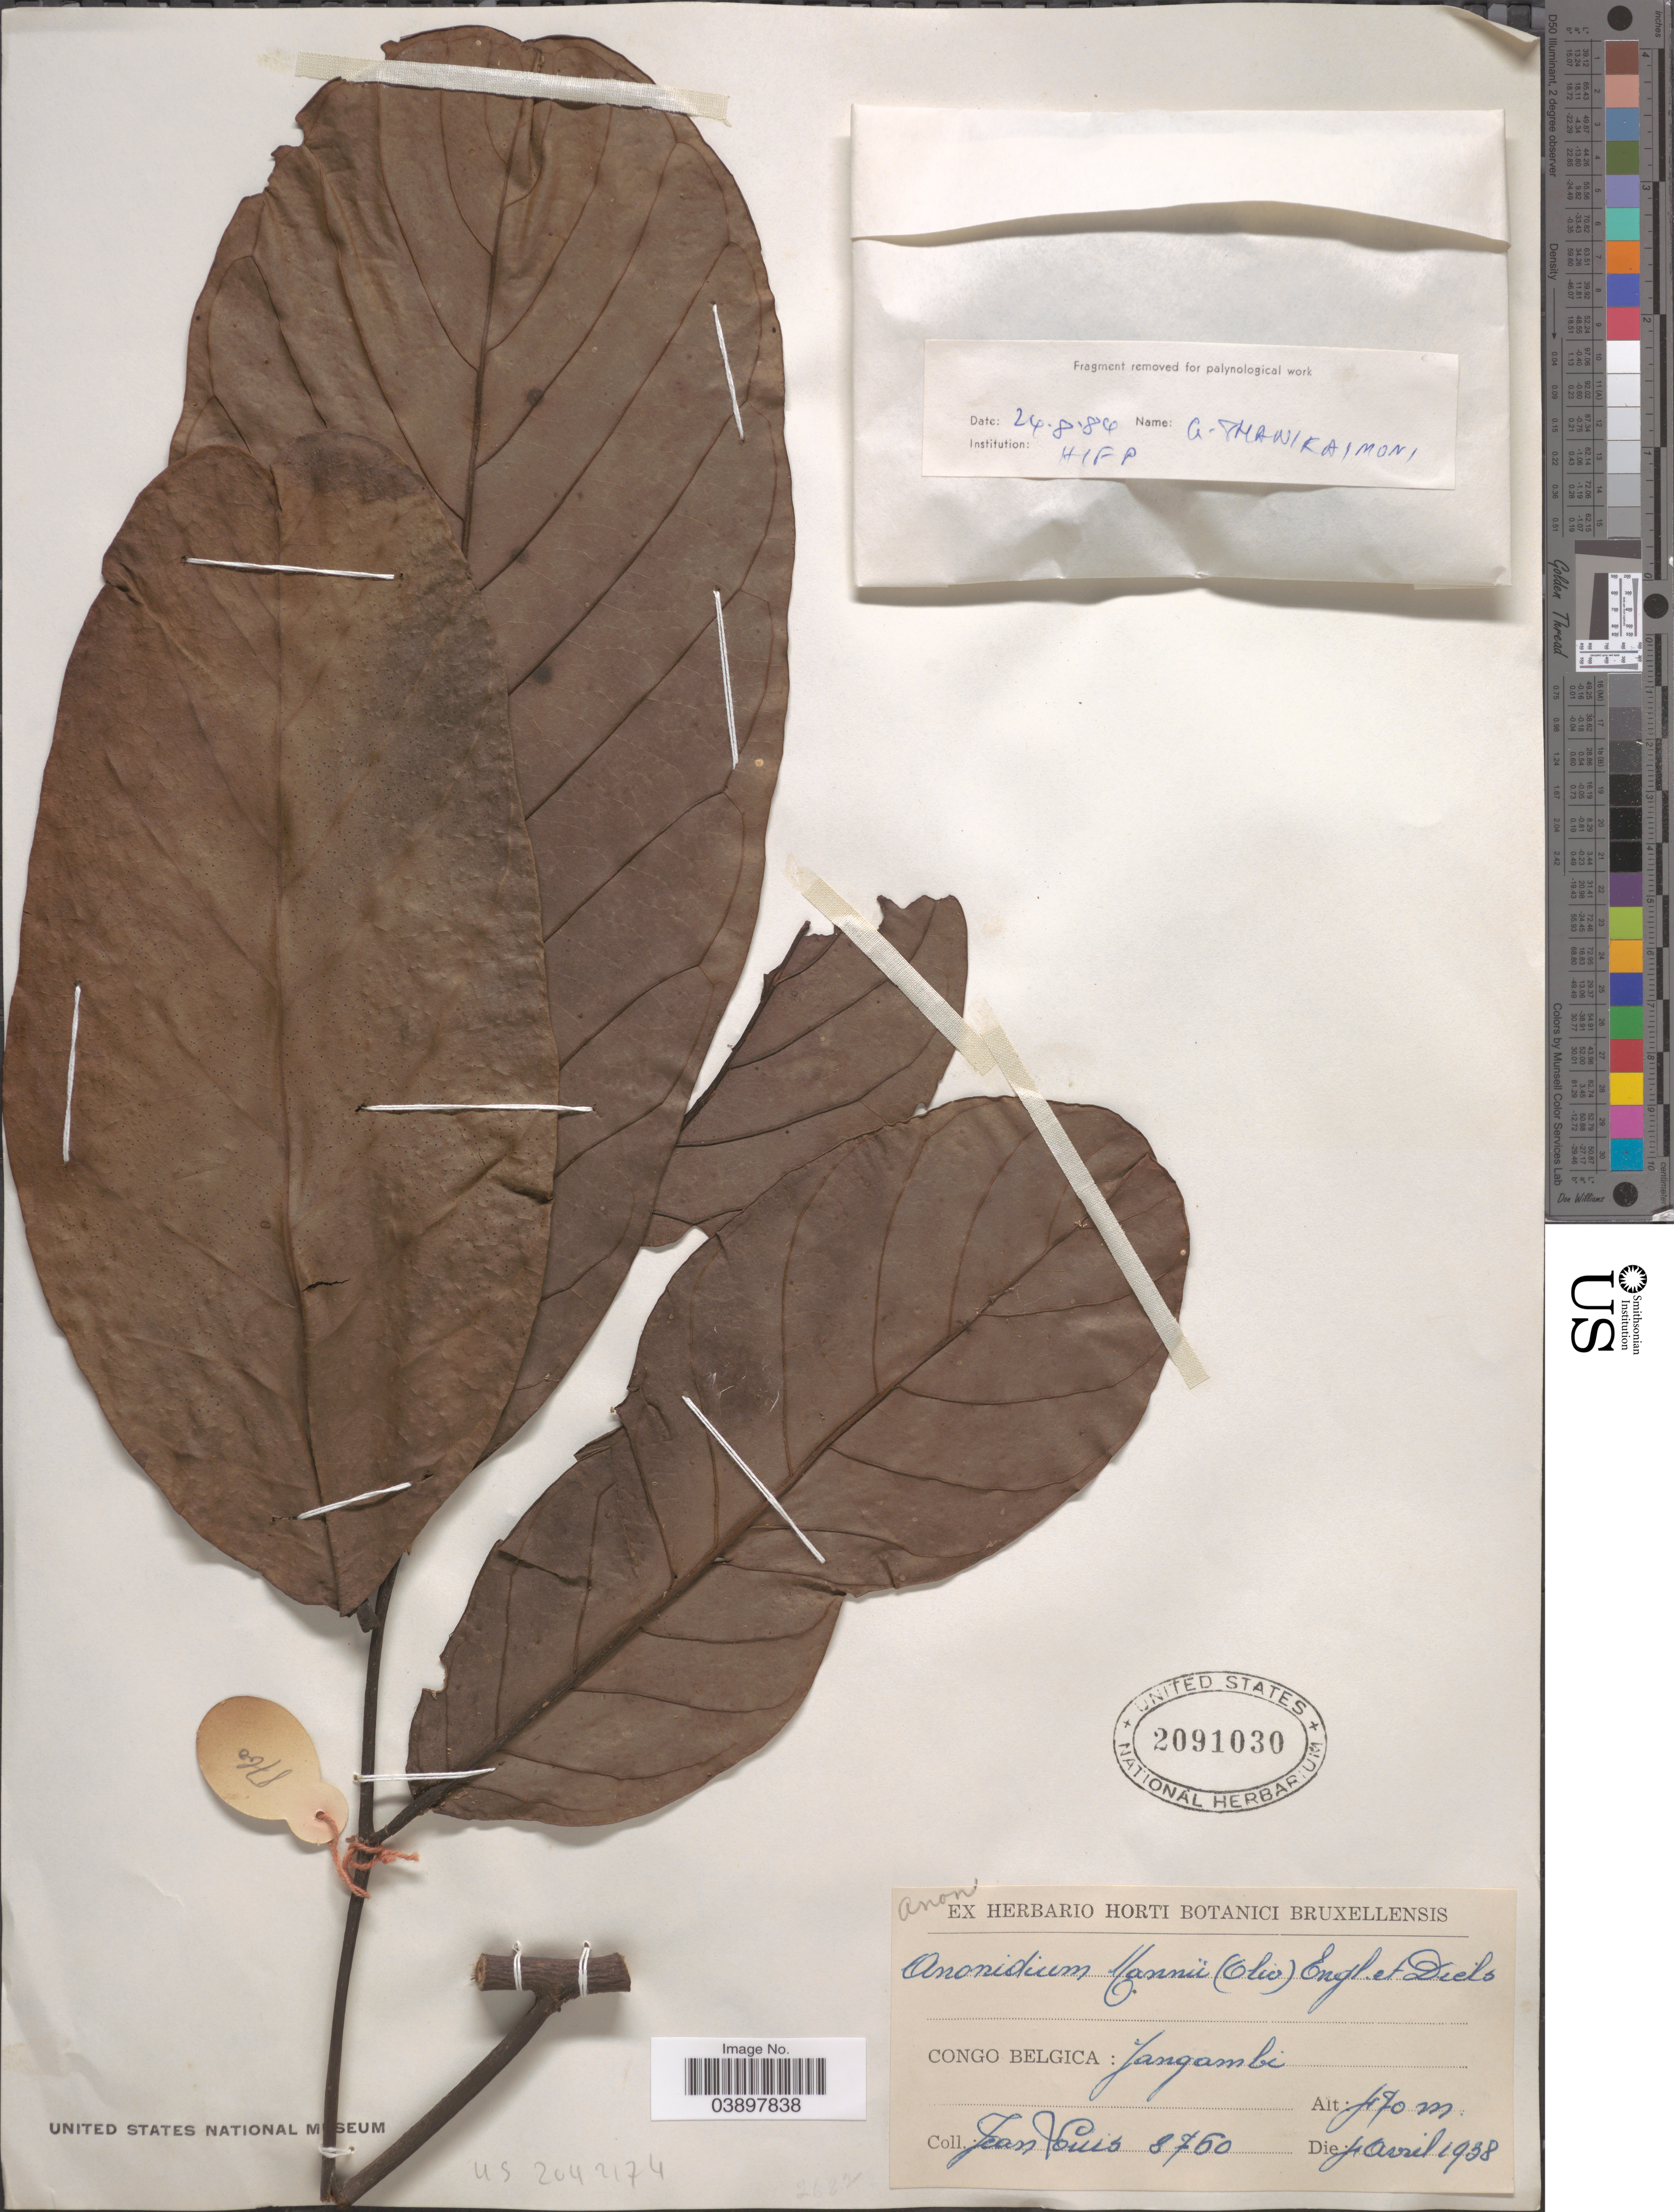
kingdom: Plantae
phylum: Tracheophyta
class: Magnoliopsida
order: Magnoliales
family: Annonaceae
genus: Anonidium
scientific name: Anonidium mannii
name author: (Oliv.) Engl. & Diels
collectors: J. Vouis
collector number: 8750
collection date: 1938-04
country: Congo, Democratic Republic of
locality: Congo belgica: Jangambi.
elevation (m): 70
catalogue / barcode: US 2091030